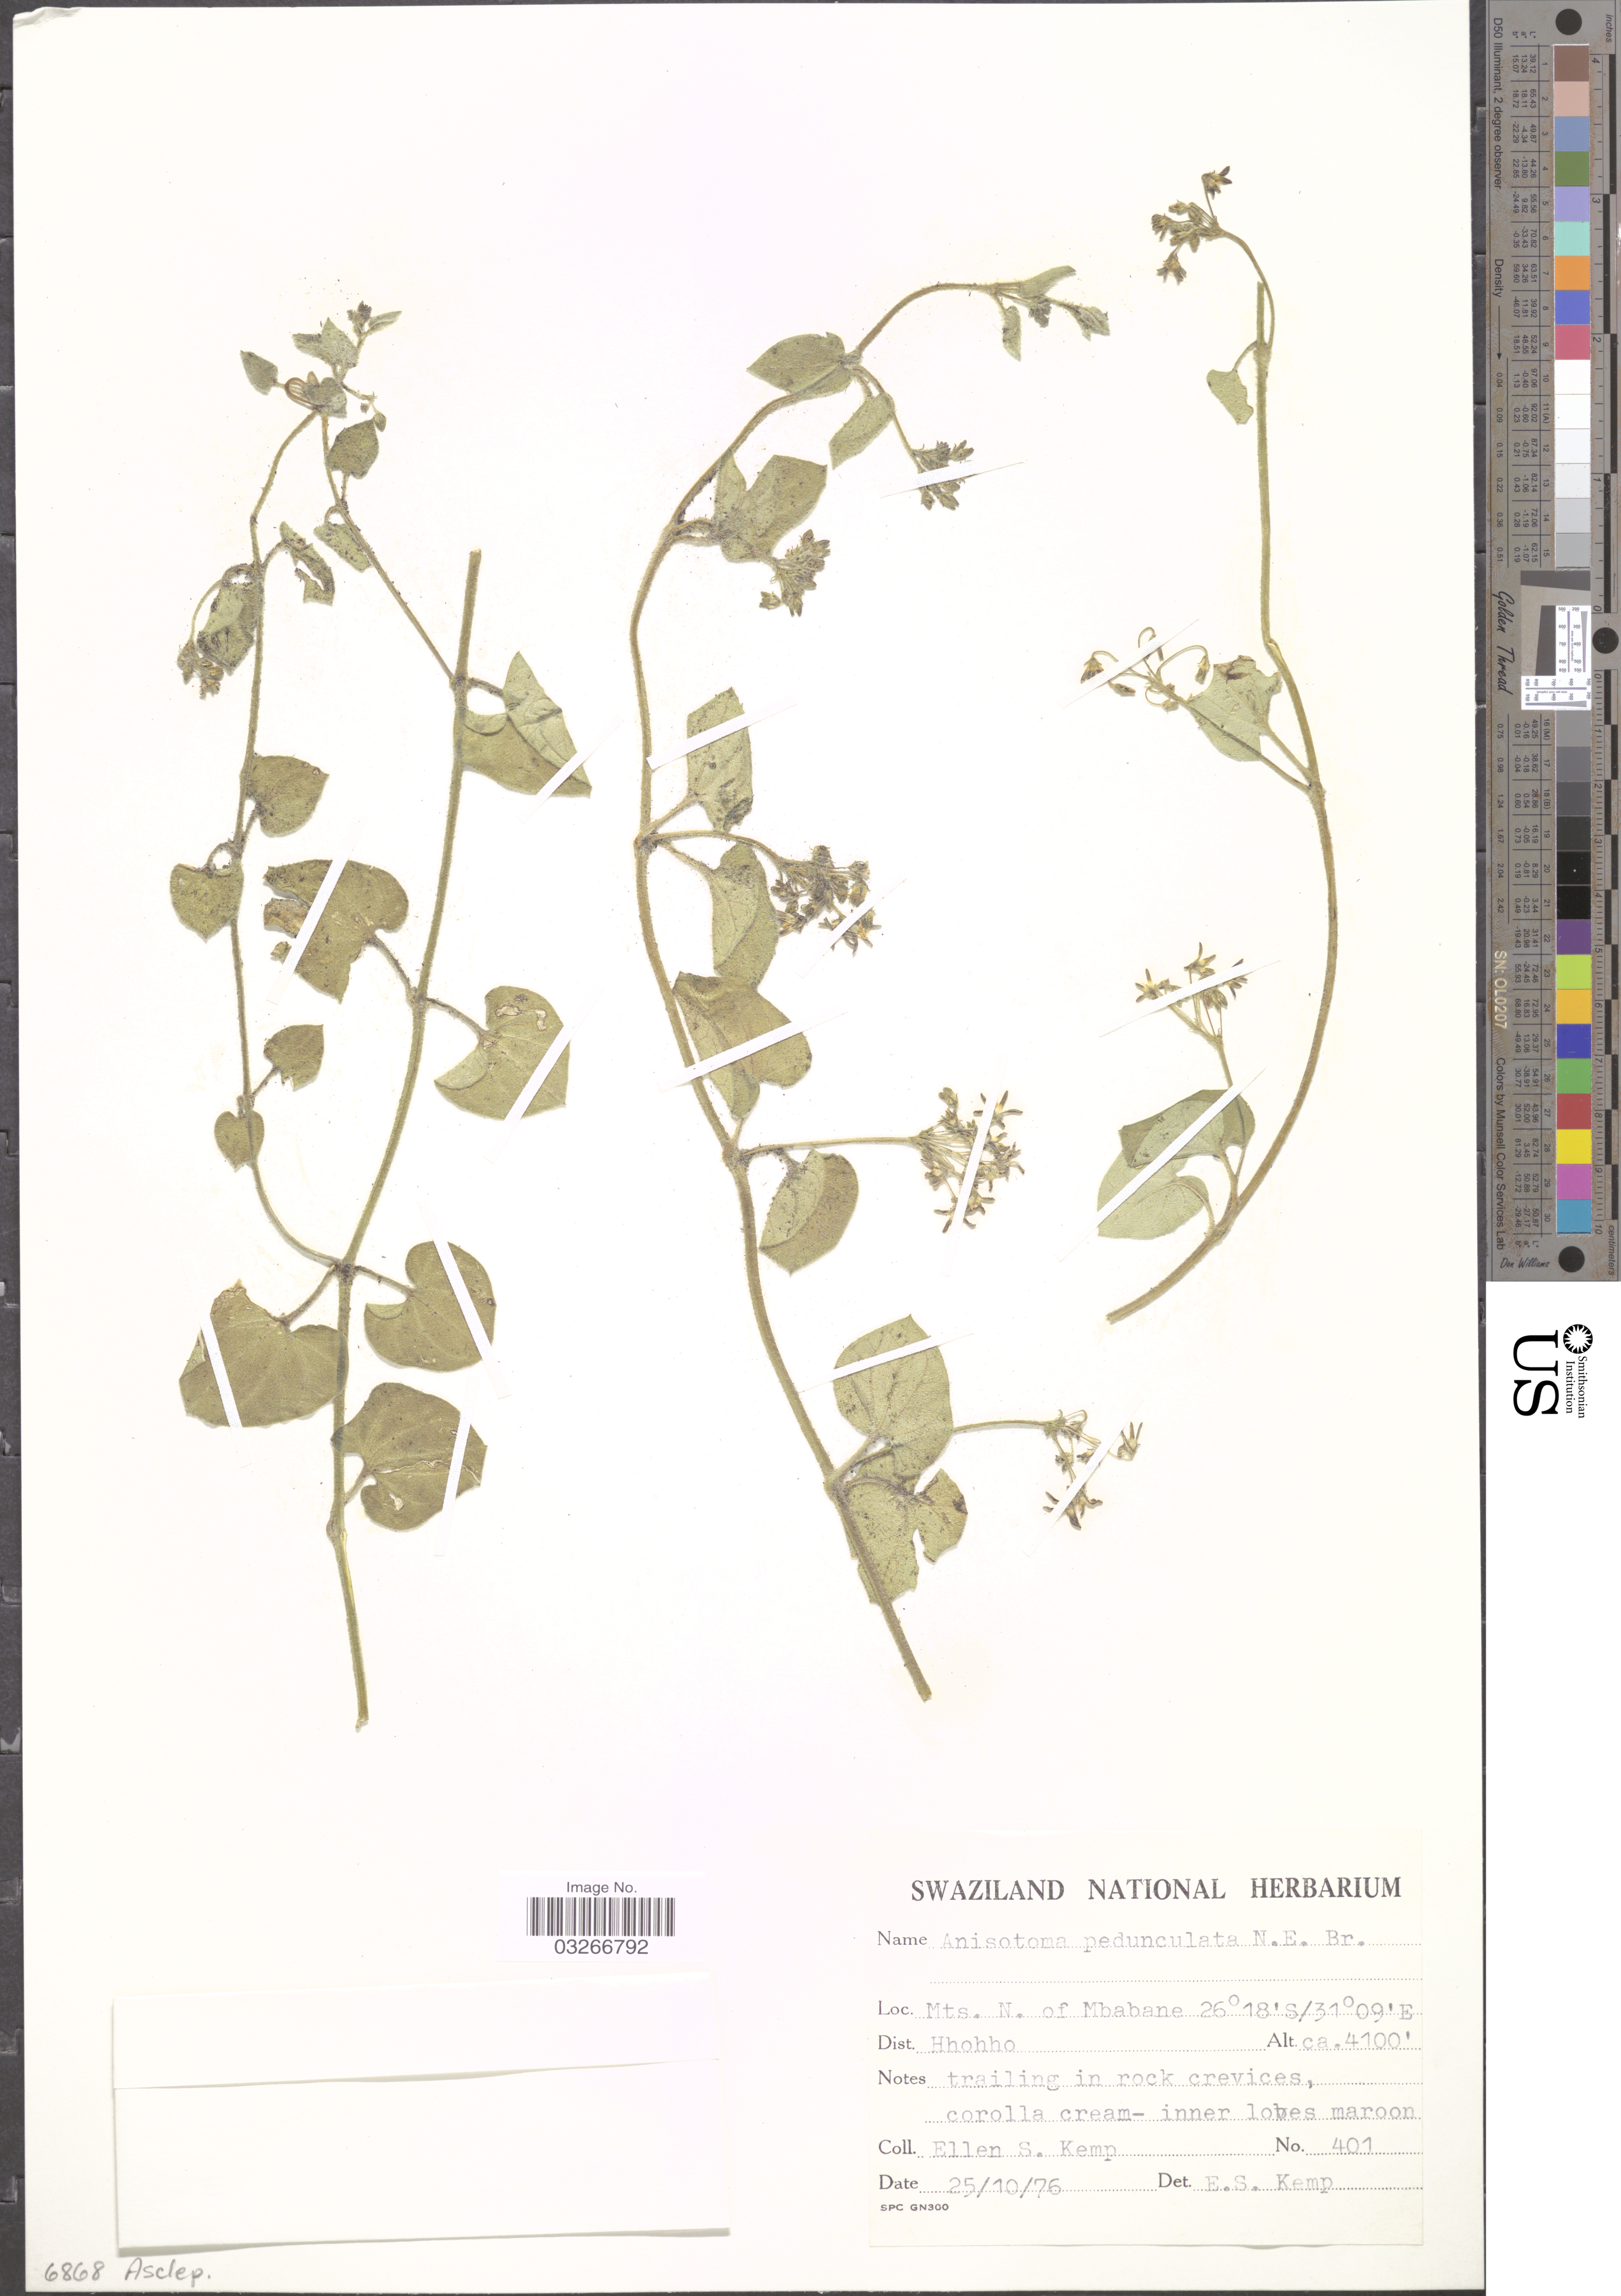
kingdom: Plantae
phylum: Tracheophyta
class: Magnoliopsida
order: Apiales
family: Apiaceae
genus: Anisotome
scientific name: Anisotome pedunculata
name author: N.E. Br.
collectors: E. S. Kemp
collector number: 401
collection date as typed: Transcribed d/m/y: 25/10/76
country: Eswatini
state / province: Hhohho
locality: Mts. N. of Mbabane, Dist. Hhohho.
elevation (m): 1250